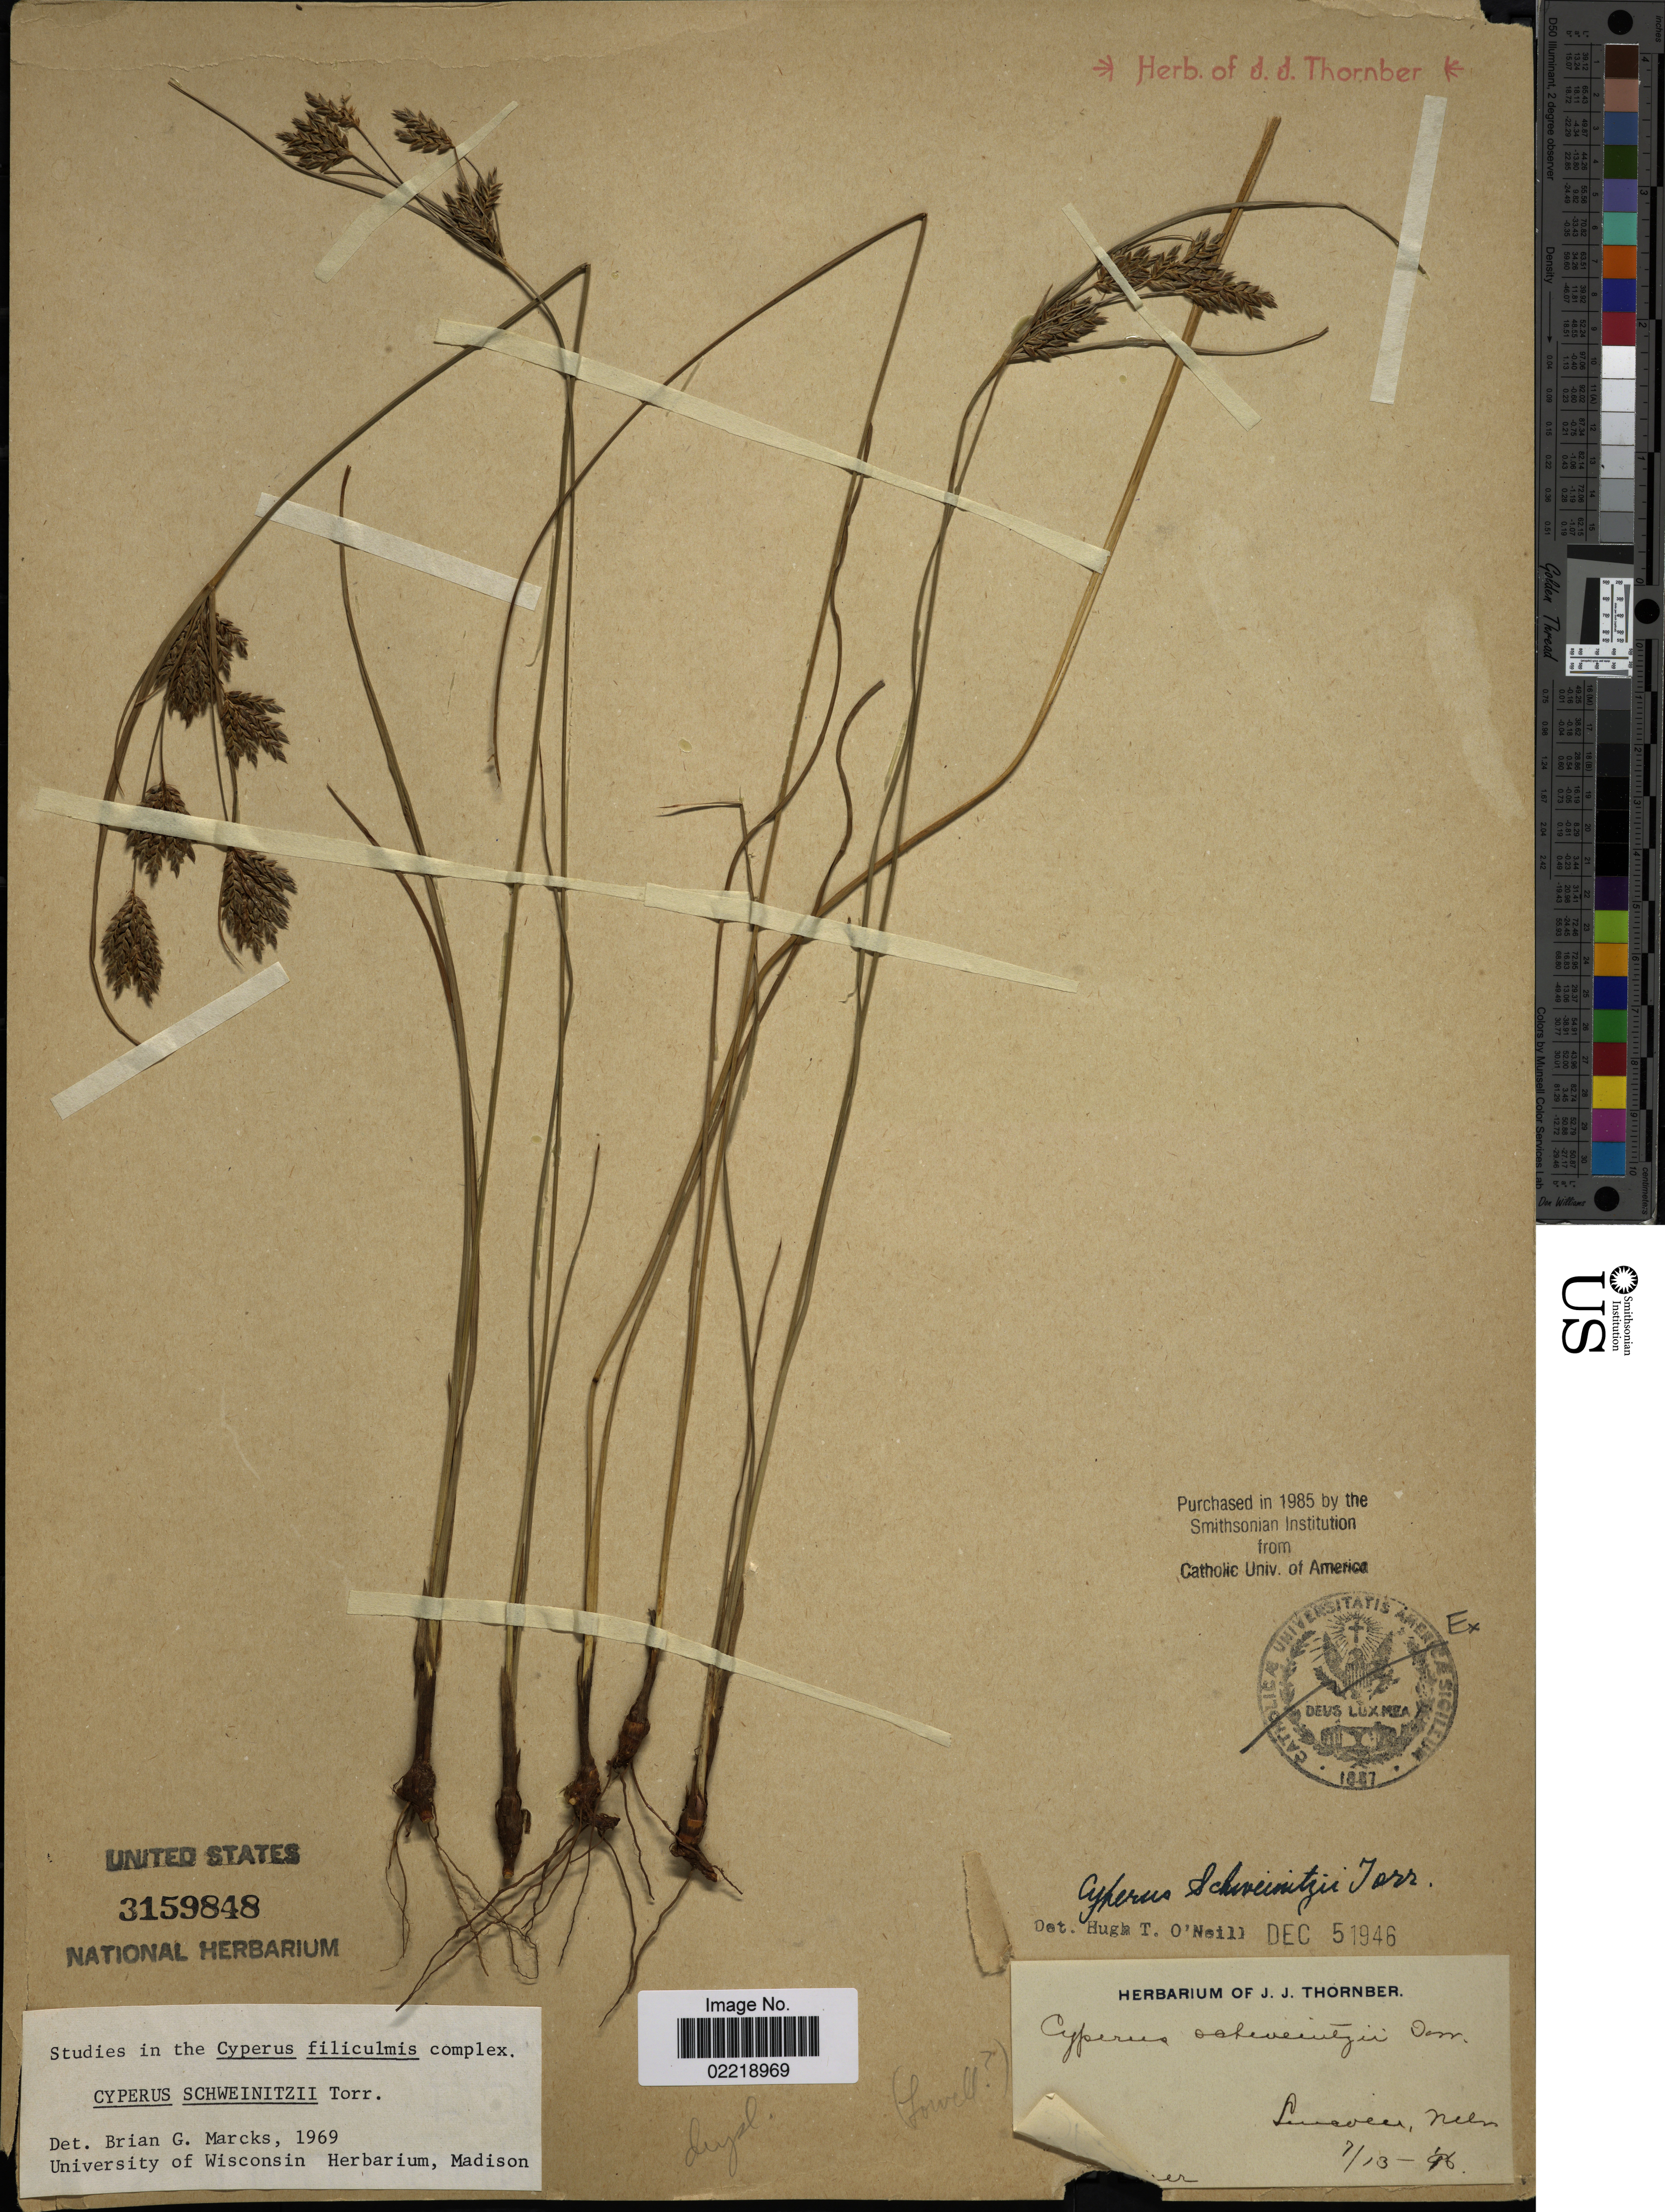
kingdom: Plantae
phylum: Tracheophyta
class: Liliopsida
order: Poales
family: Cyperaceae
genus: Cyperus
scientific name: Cyperus schweinitzii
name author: Torr.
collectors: J. Thornber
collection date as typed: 7/13 96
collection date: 1896-07-13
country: United States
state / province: Nebraska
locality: Lincoln, Neb.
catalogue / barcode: US 3159848